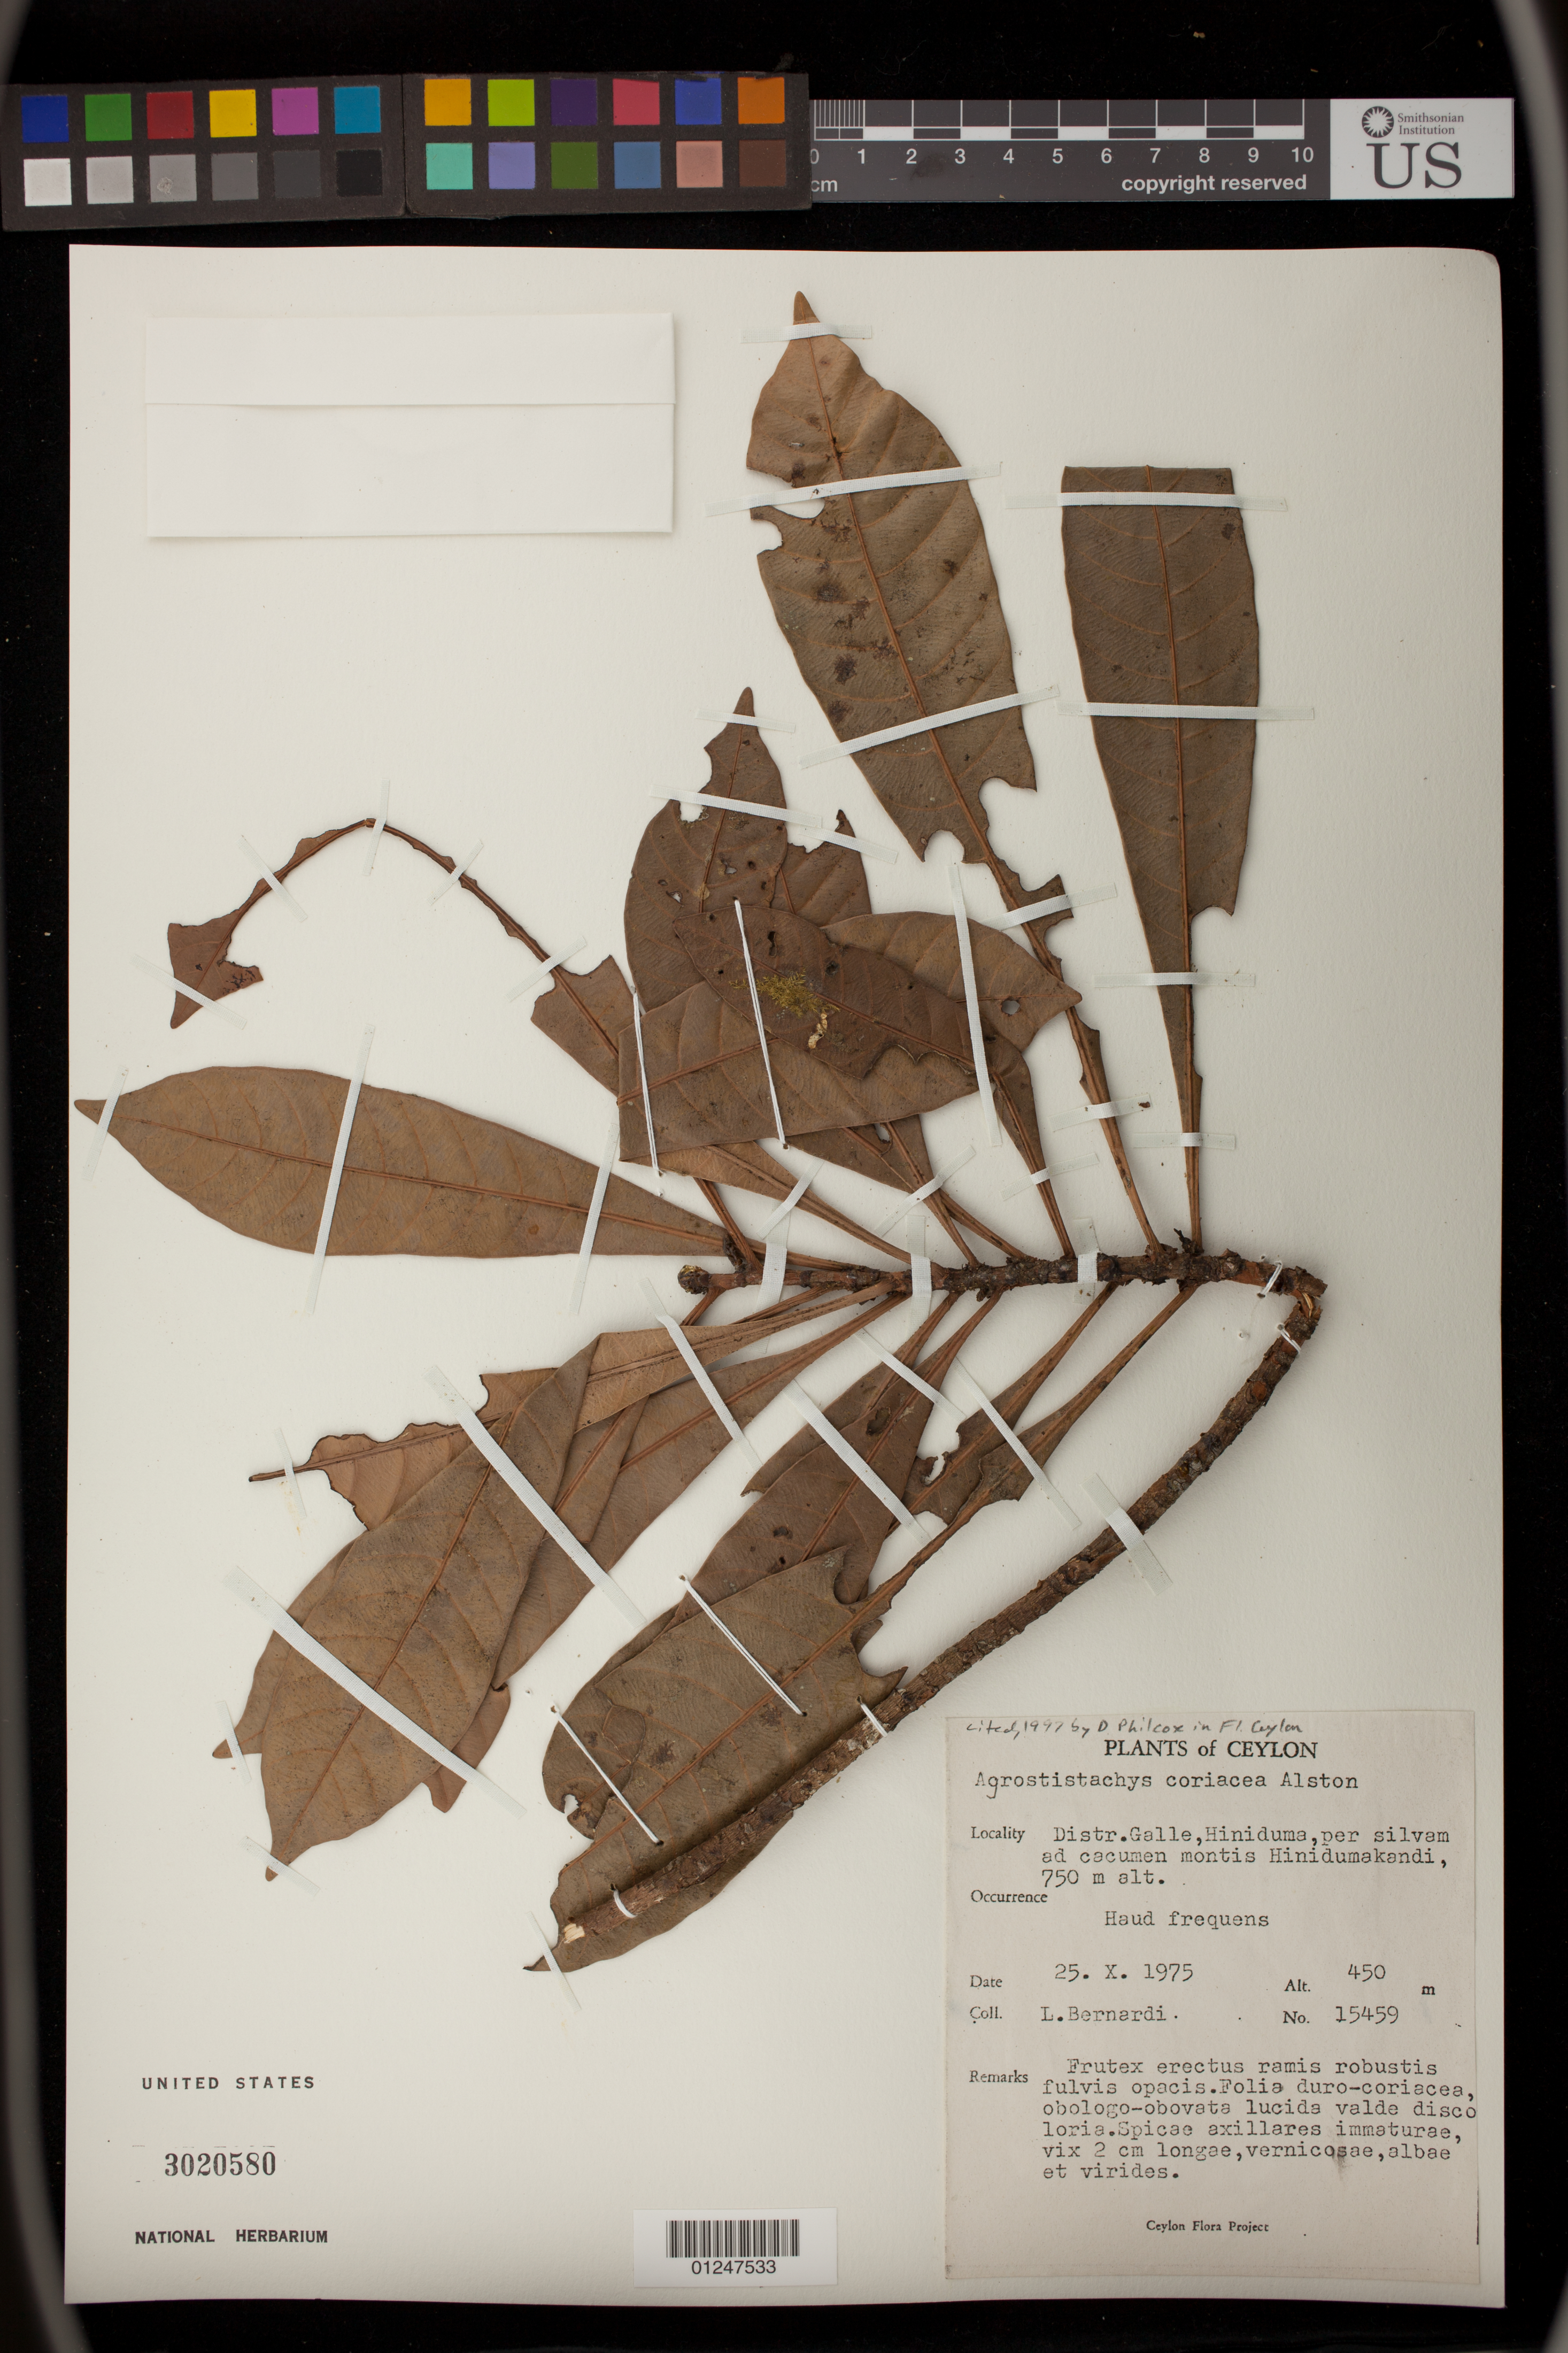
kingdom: Plantae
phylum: Tracheophyta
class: Magnoliopsida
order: Malpighiales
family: Euphorbiaceae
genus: Agrostistachys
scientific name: Agrostistachys borneensis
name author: Becc.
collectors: L. Bernardi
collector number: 15459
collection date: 1975-10-25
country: Sri Lanka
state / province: Southern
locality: Distr. Galle, Hiniduma, per silvam ad cacumen montis Hinidumakandi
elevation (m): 750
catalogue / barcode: US 3020580